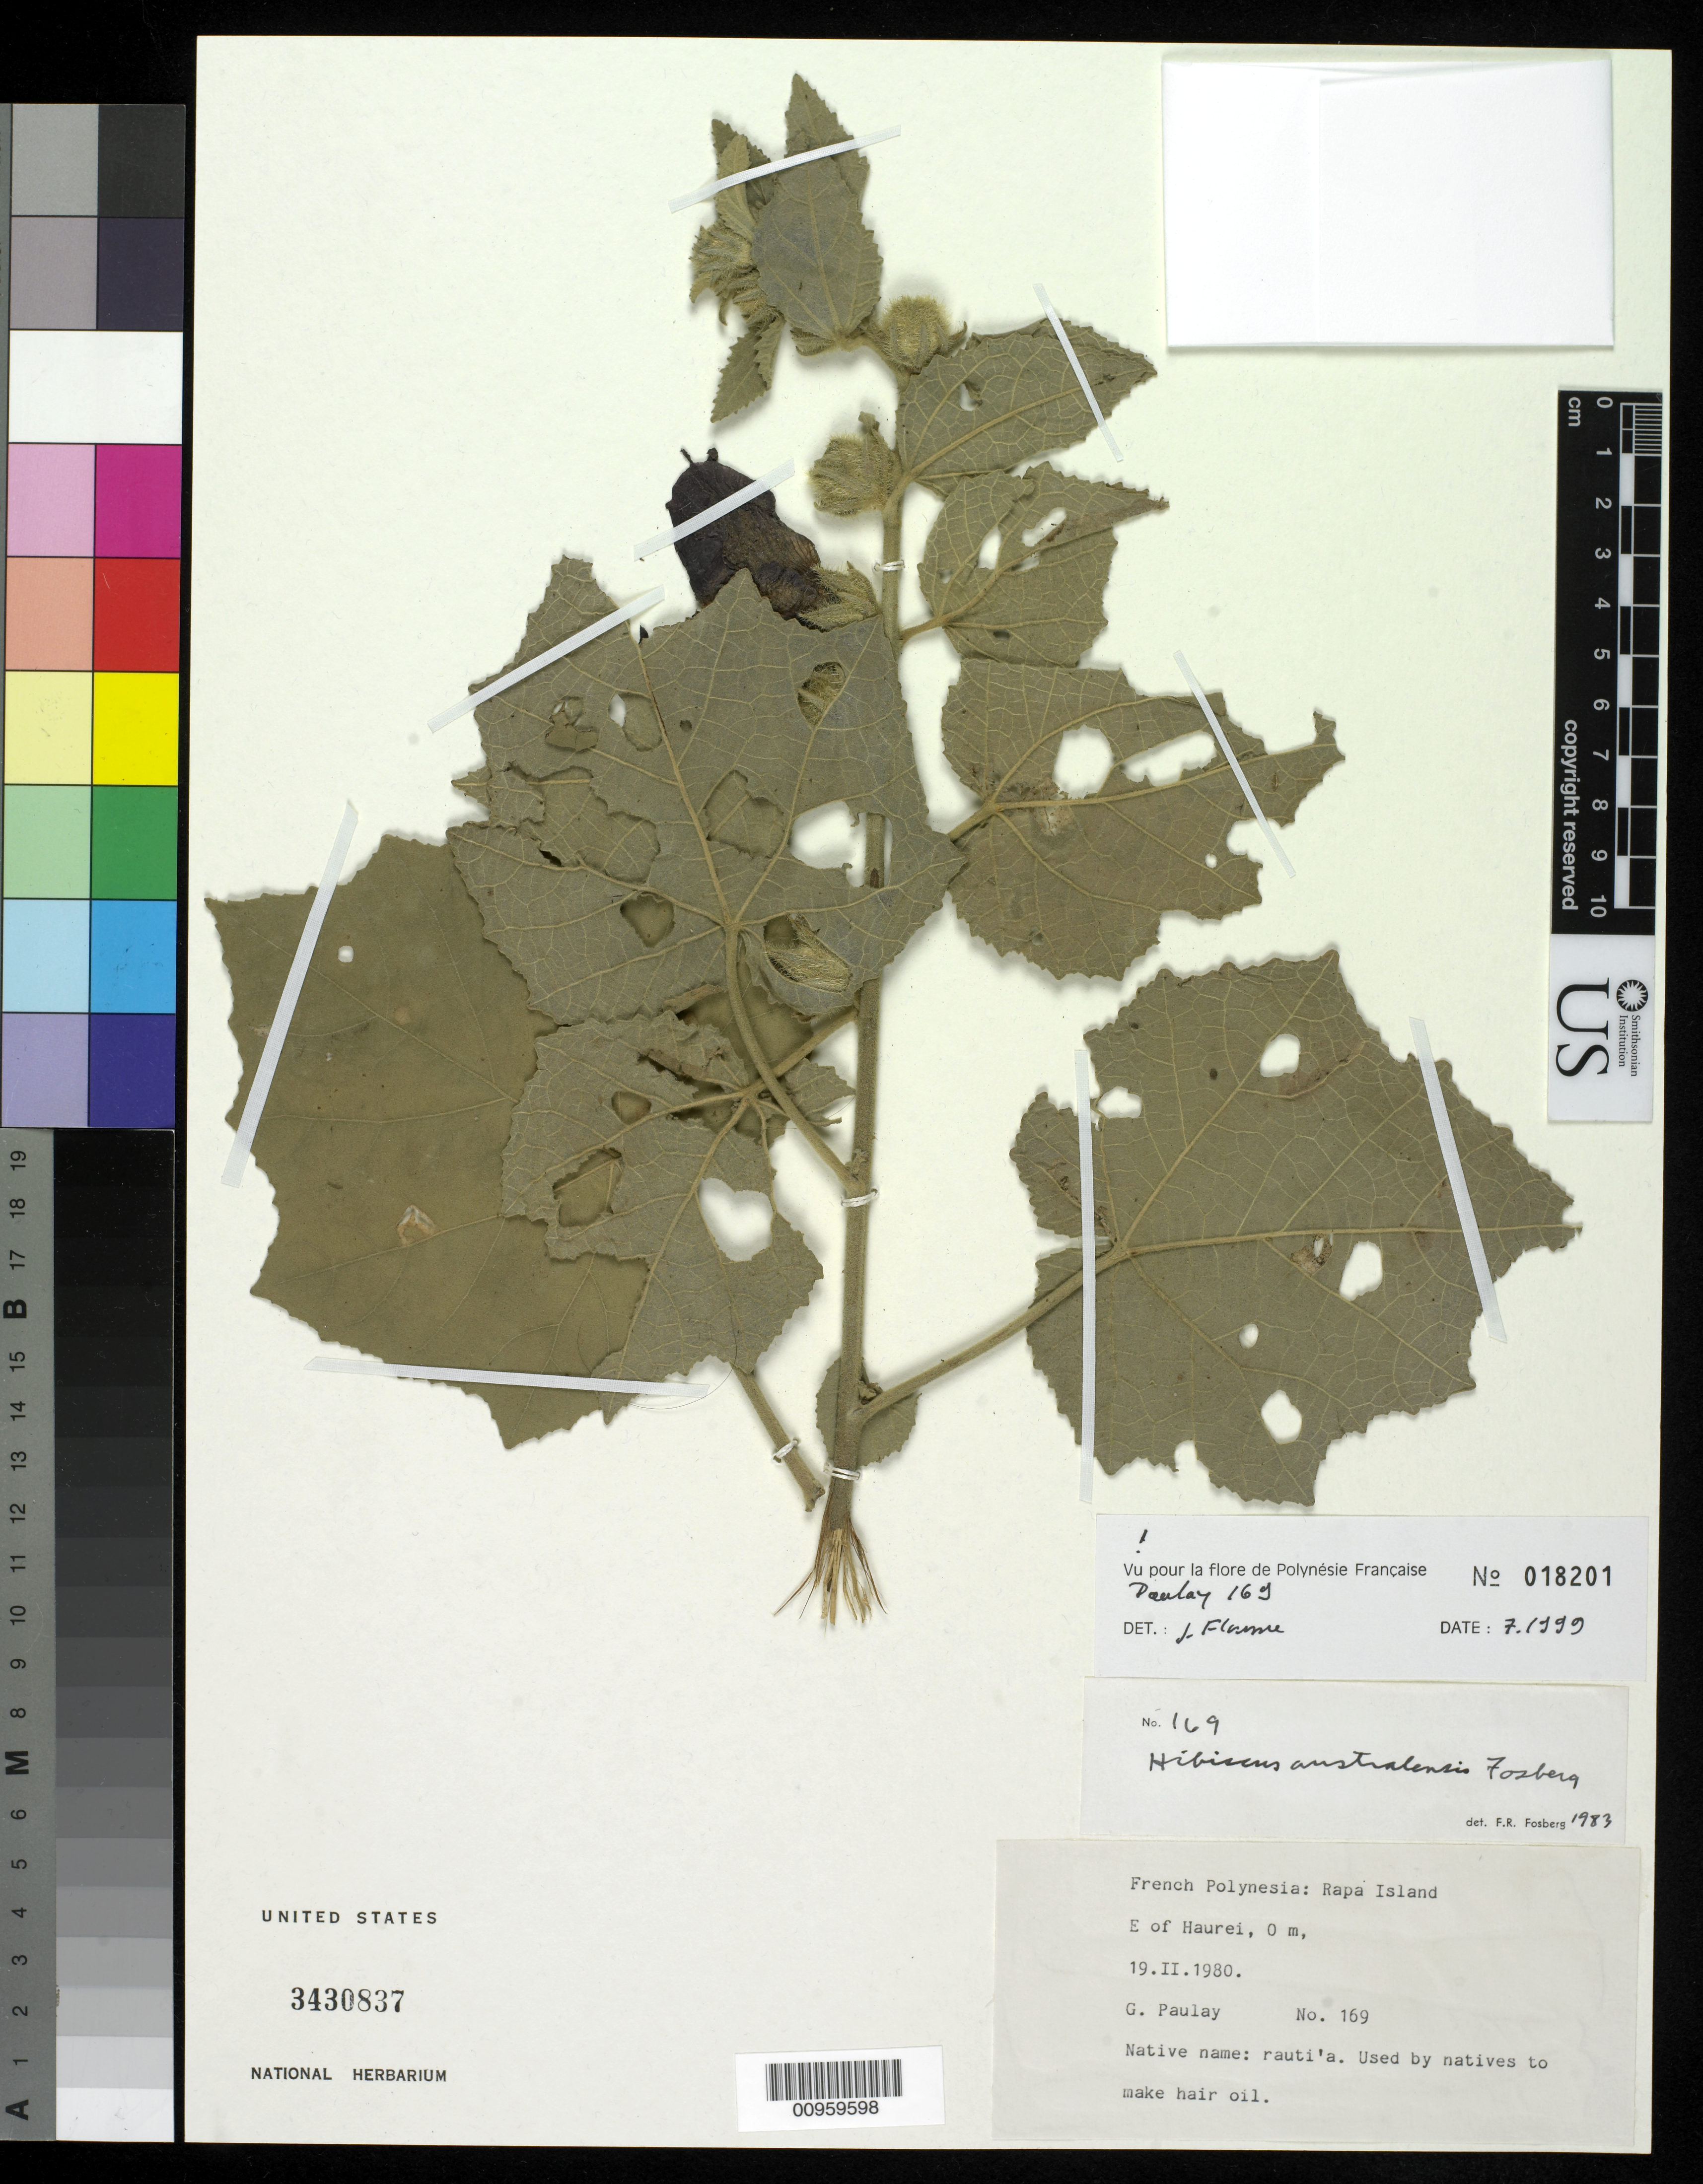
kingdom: Plantae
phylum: Tracheophyta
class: Magnoliopsida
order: Malvales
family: Malvaceae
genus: Hibiscus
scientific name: Hibiscus australensis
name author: Fosberg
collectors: G. Paulay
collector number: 169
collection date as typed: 19 Feb 1980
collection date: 1980-02-19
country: French Polynesia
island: Rapa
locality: East of Haurei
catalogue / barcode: US 3430837